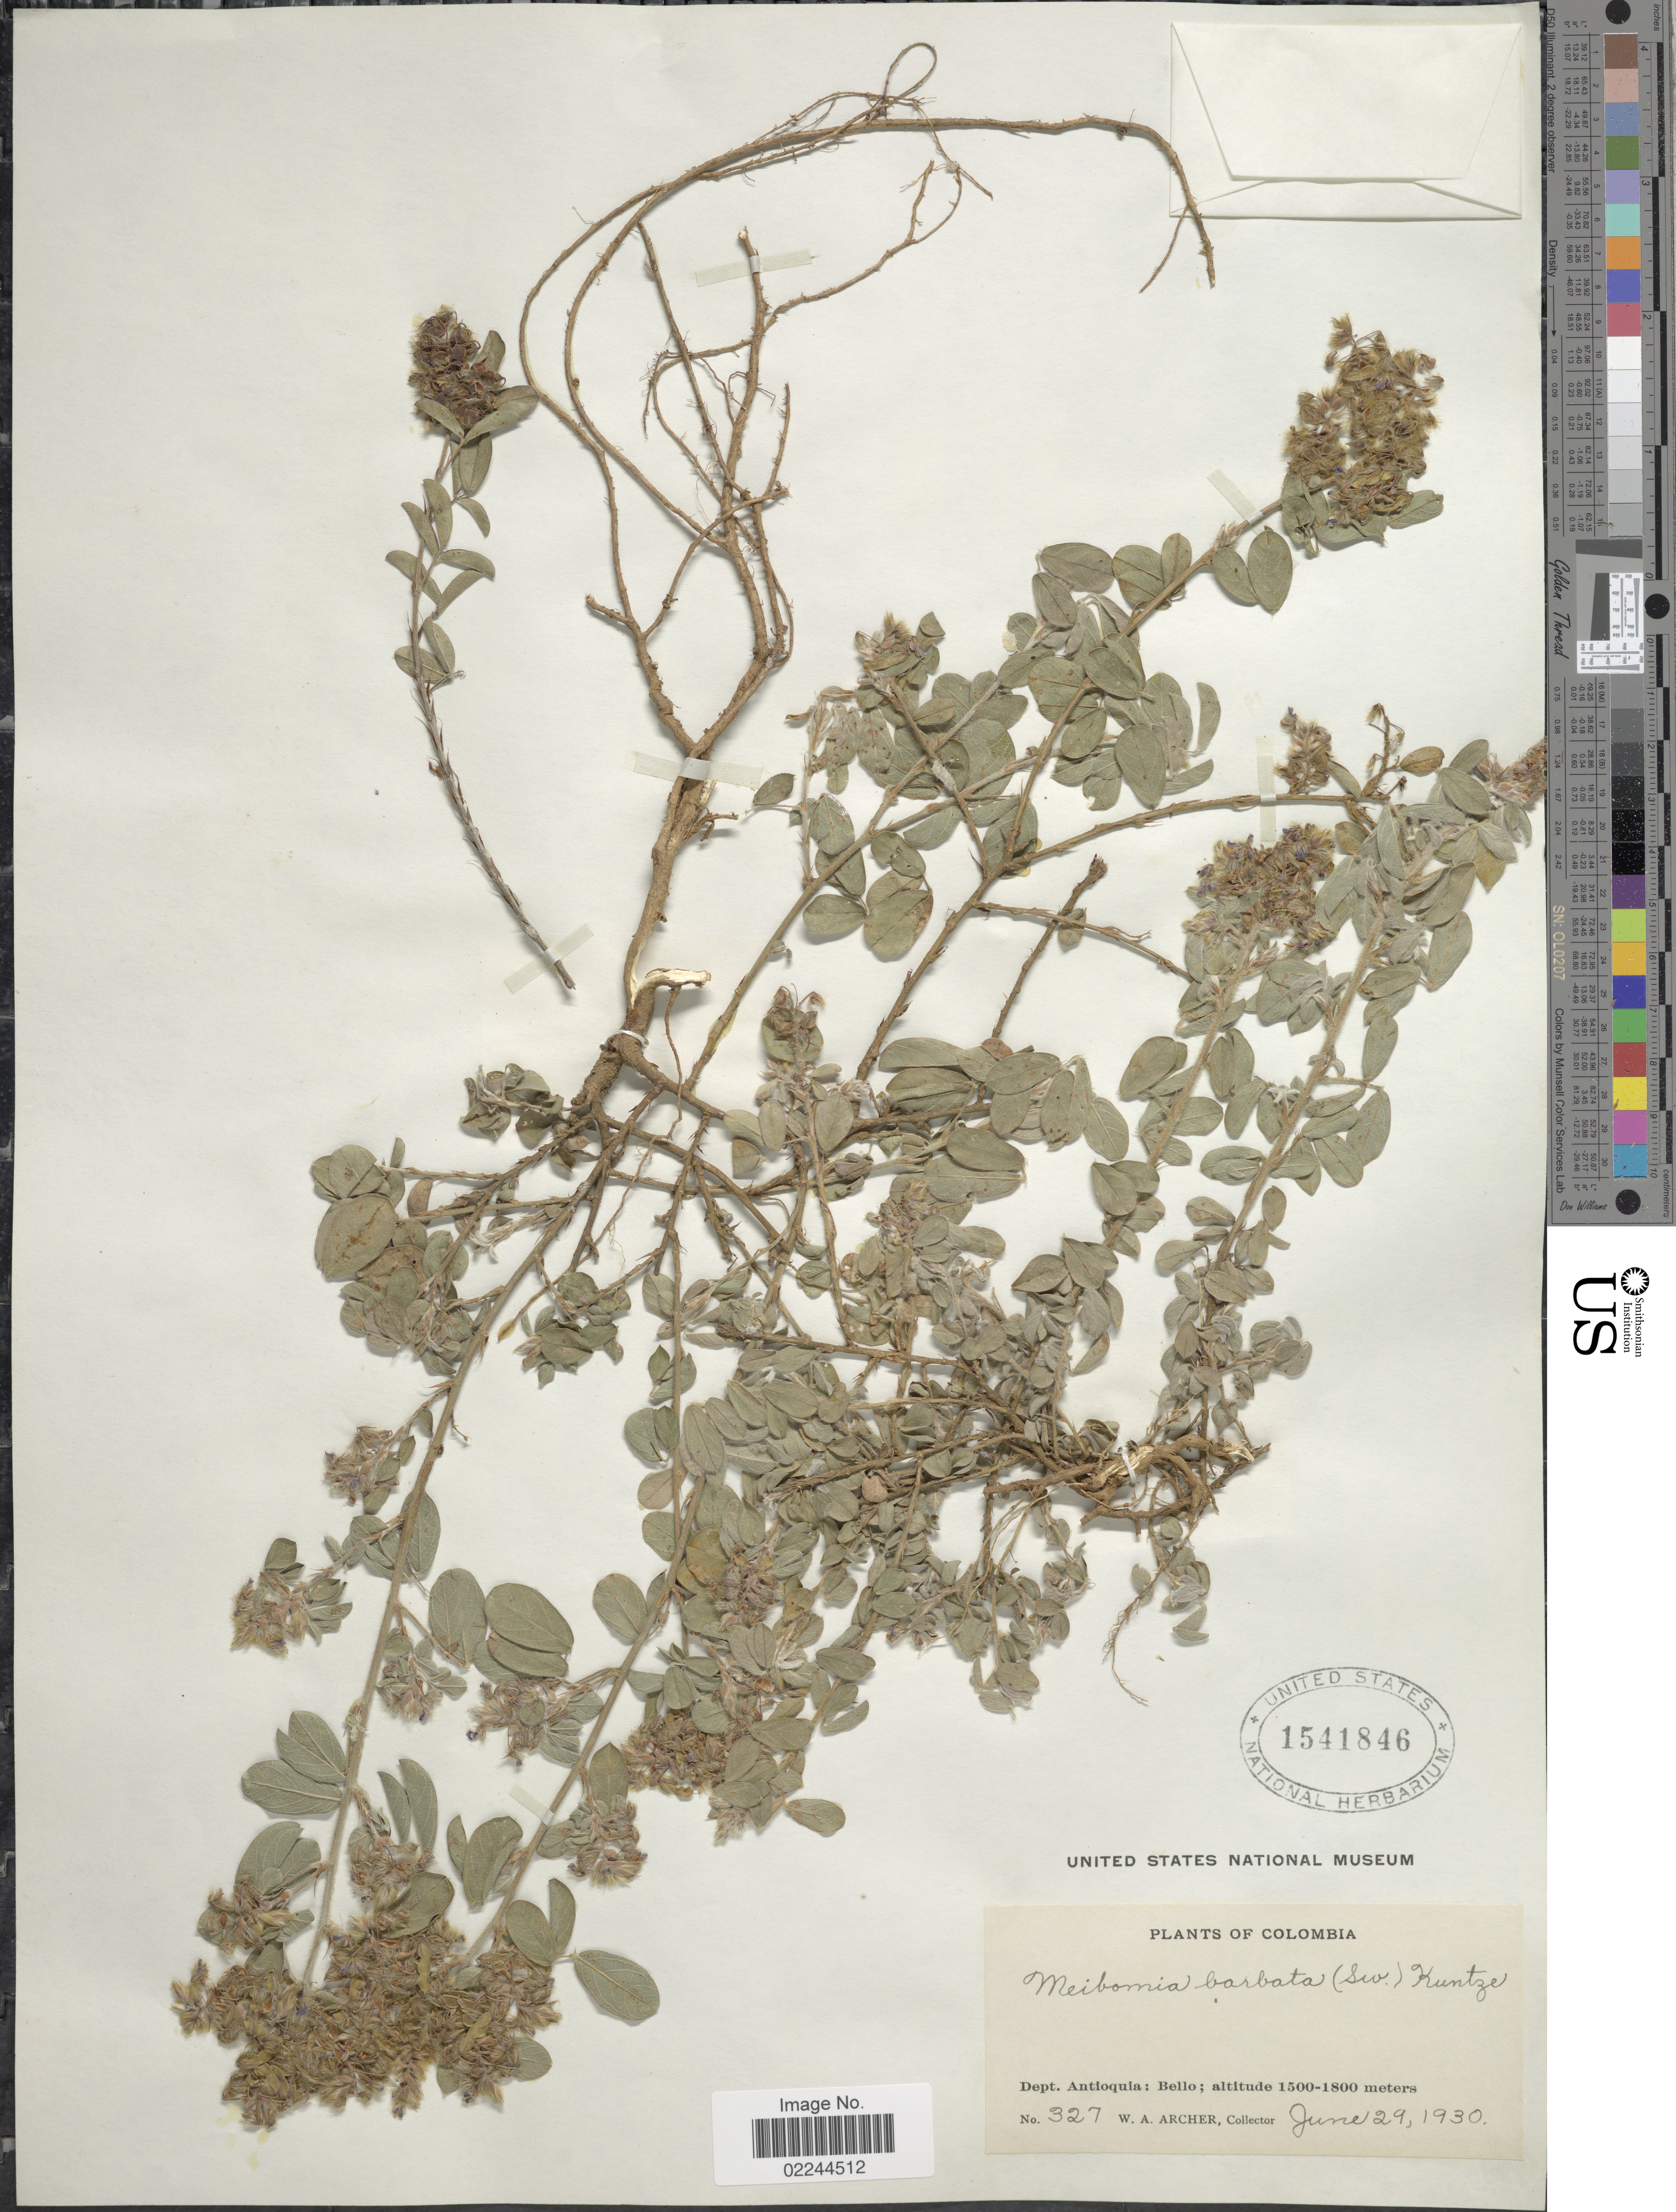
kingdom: Plantae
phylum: Tracheophyta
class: Magnoliopsida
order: Fabales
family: Fabaceae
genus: Grona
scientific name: Grona barbata var. barbata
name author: (L.) H. Ohashi & K. Ohashi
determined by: Strong, Mark T., (BOT), Smithsonian Institution - National Museum of Natural History (UNITED STATES)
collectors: W. A. Archer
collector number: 327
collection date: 1930-06-29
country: Colombia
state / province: Antioquia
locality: Bello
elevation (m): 1500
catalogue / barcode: US 1541846